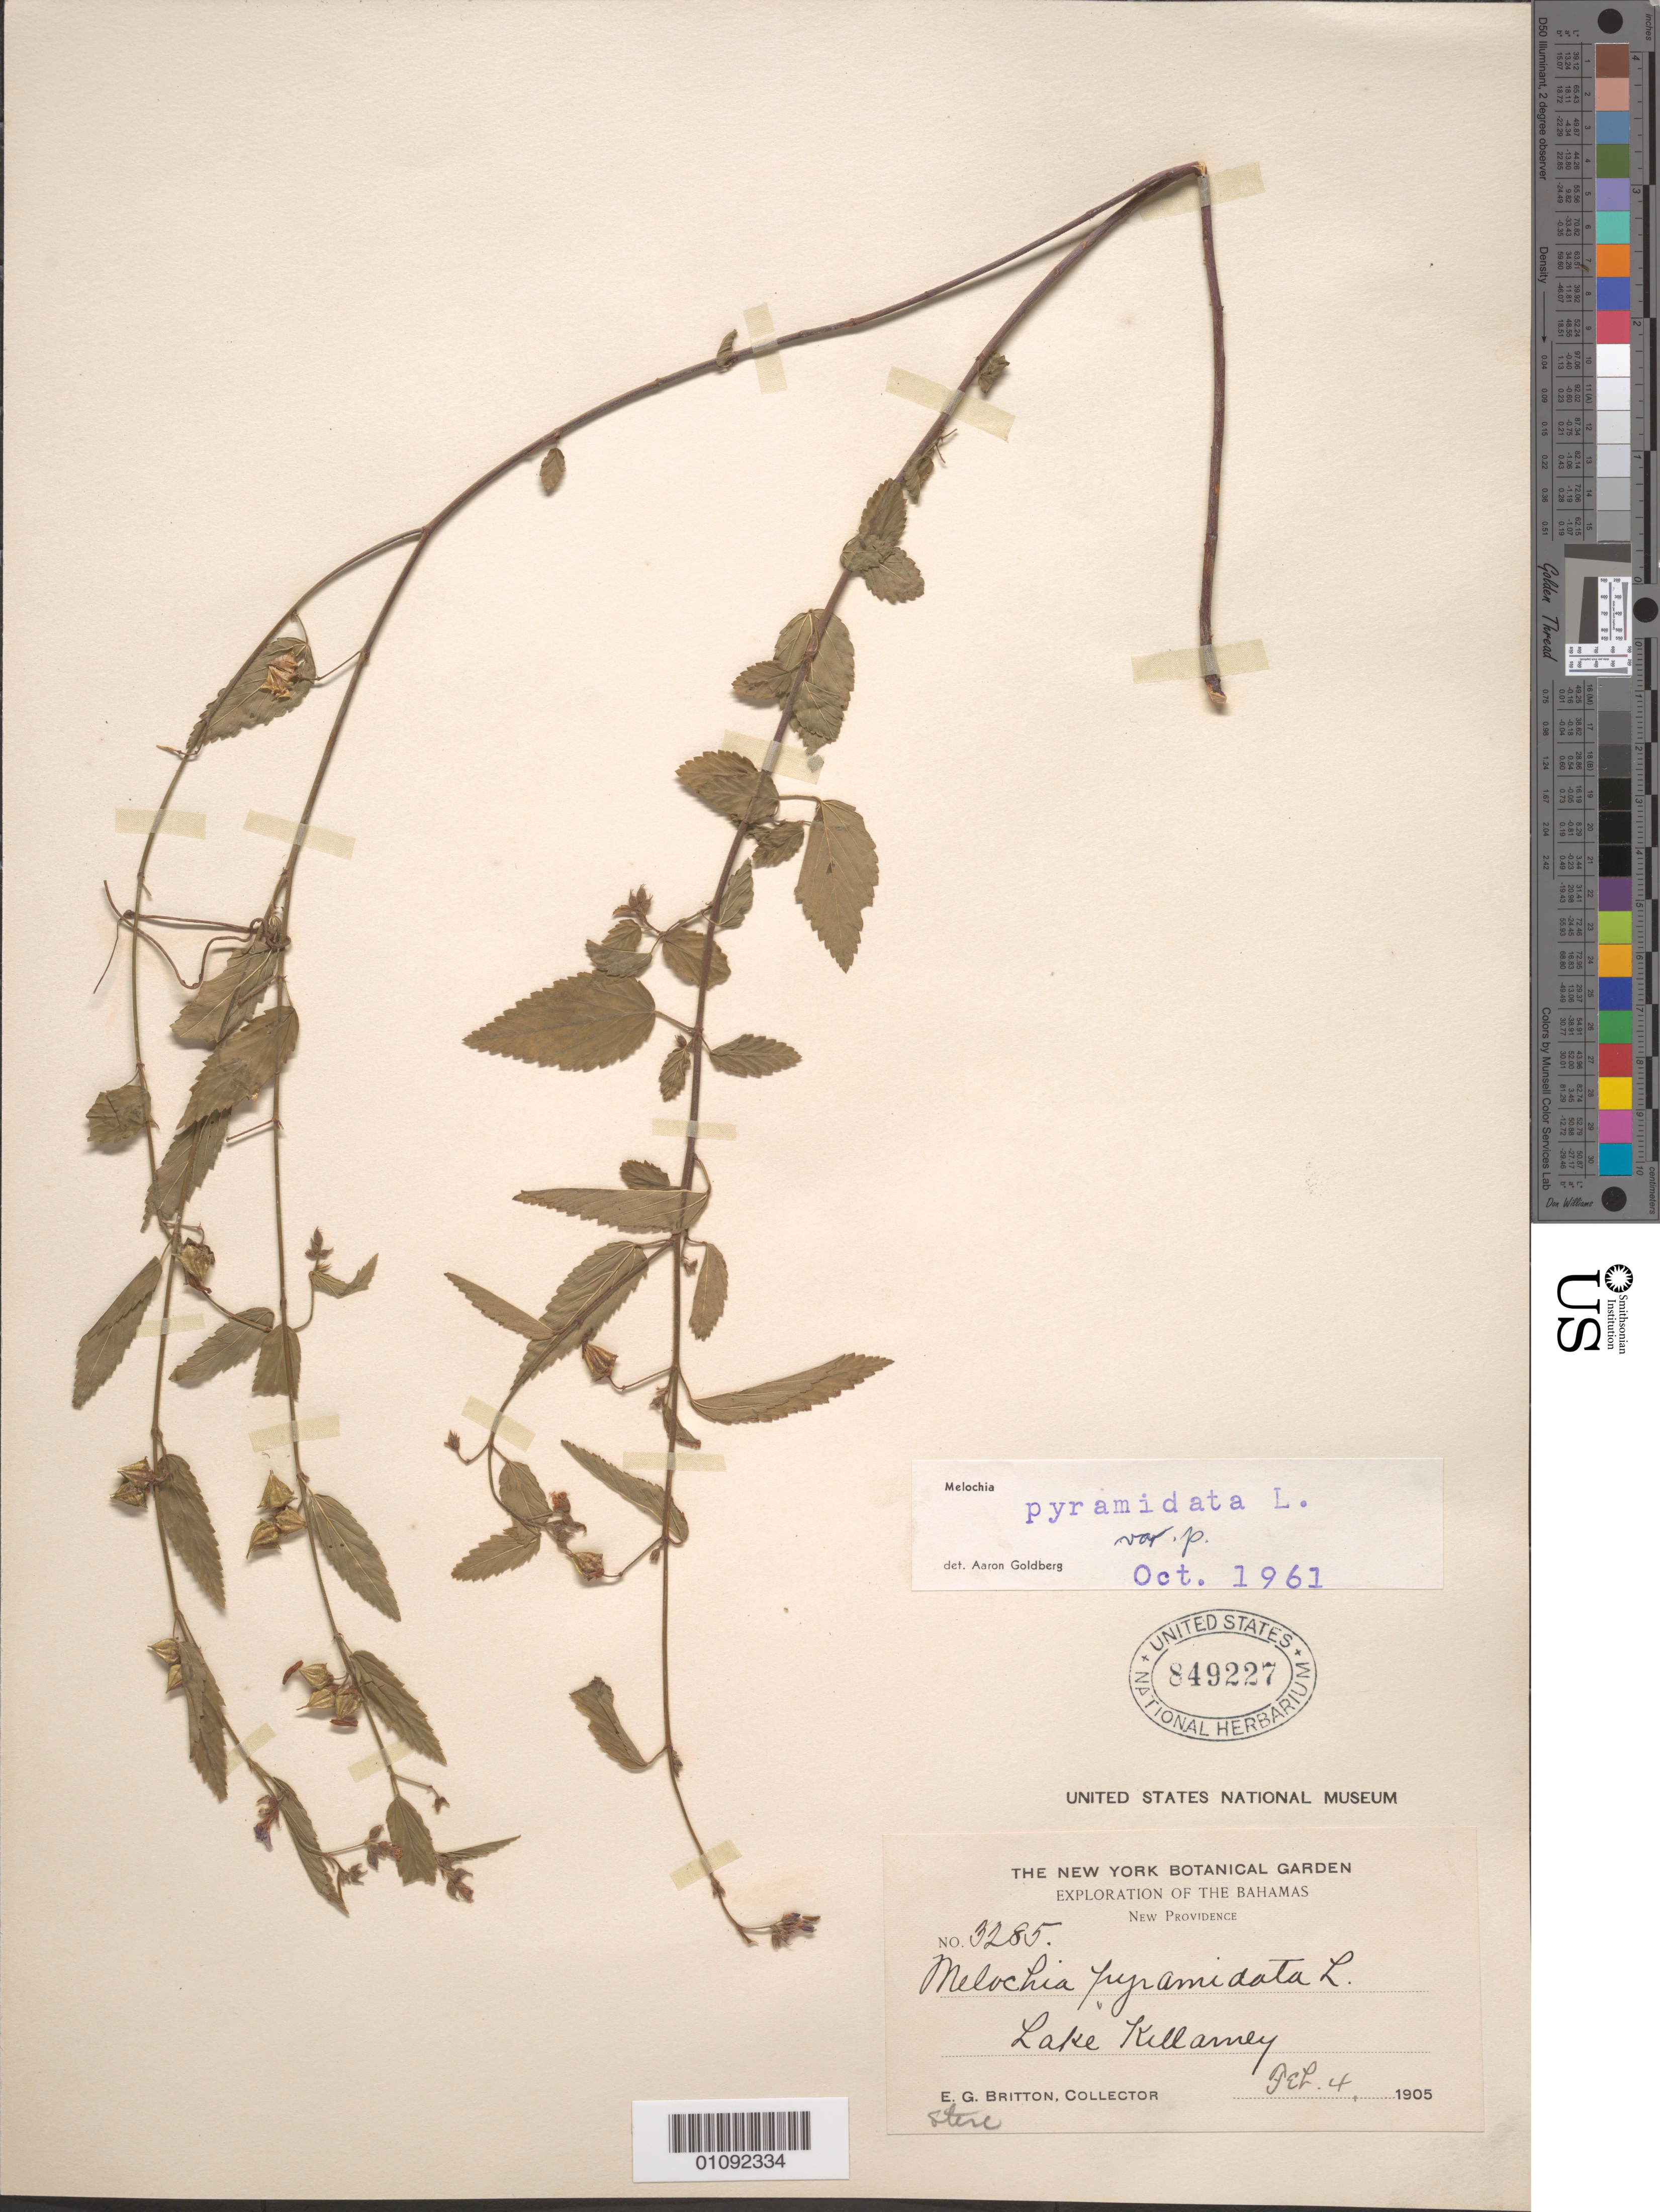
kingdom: Plantae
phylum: Tracheophyta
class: Magnoliopsida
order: Malvales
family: Malvaceae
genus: Melochia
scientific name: Melochia pyramidata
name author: L.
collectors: E. G. Britton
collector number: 3285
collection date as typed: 04 Feb 1905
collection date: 1905-02-04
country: Bahamas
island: New Providence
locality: Lake Killarney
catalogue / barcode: US 849227